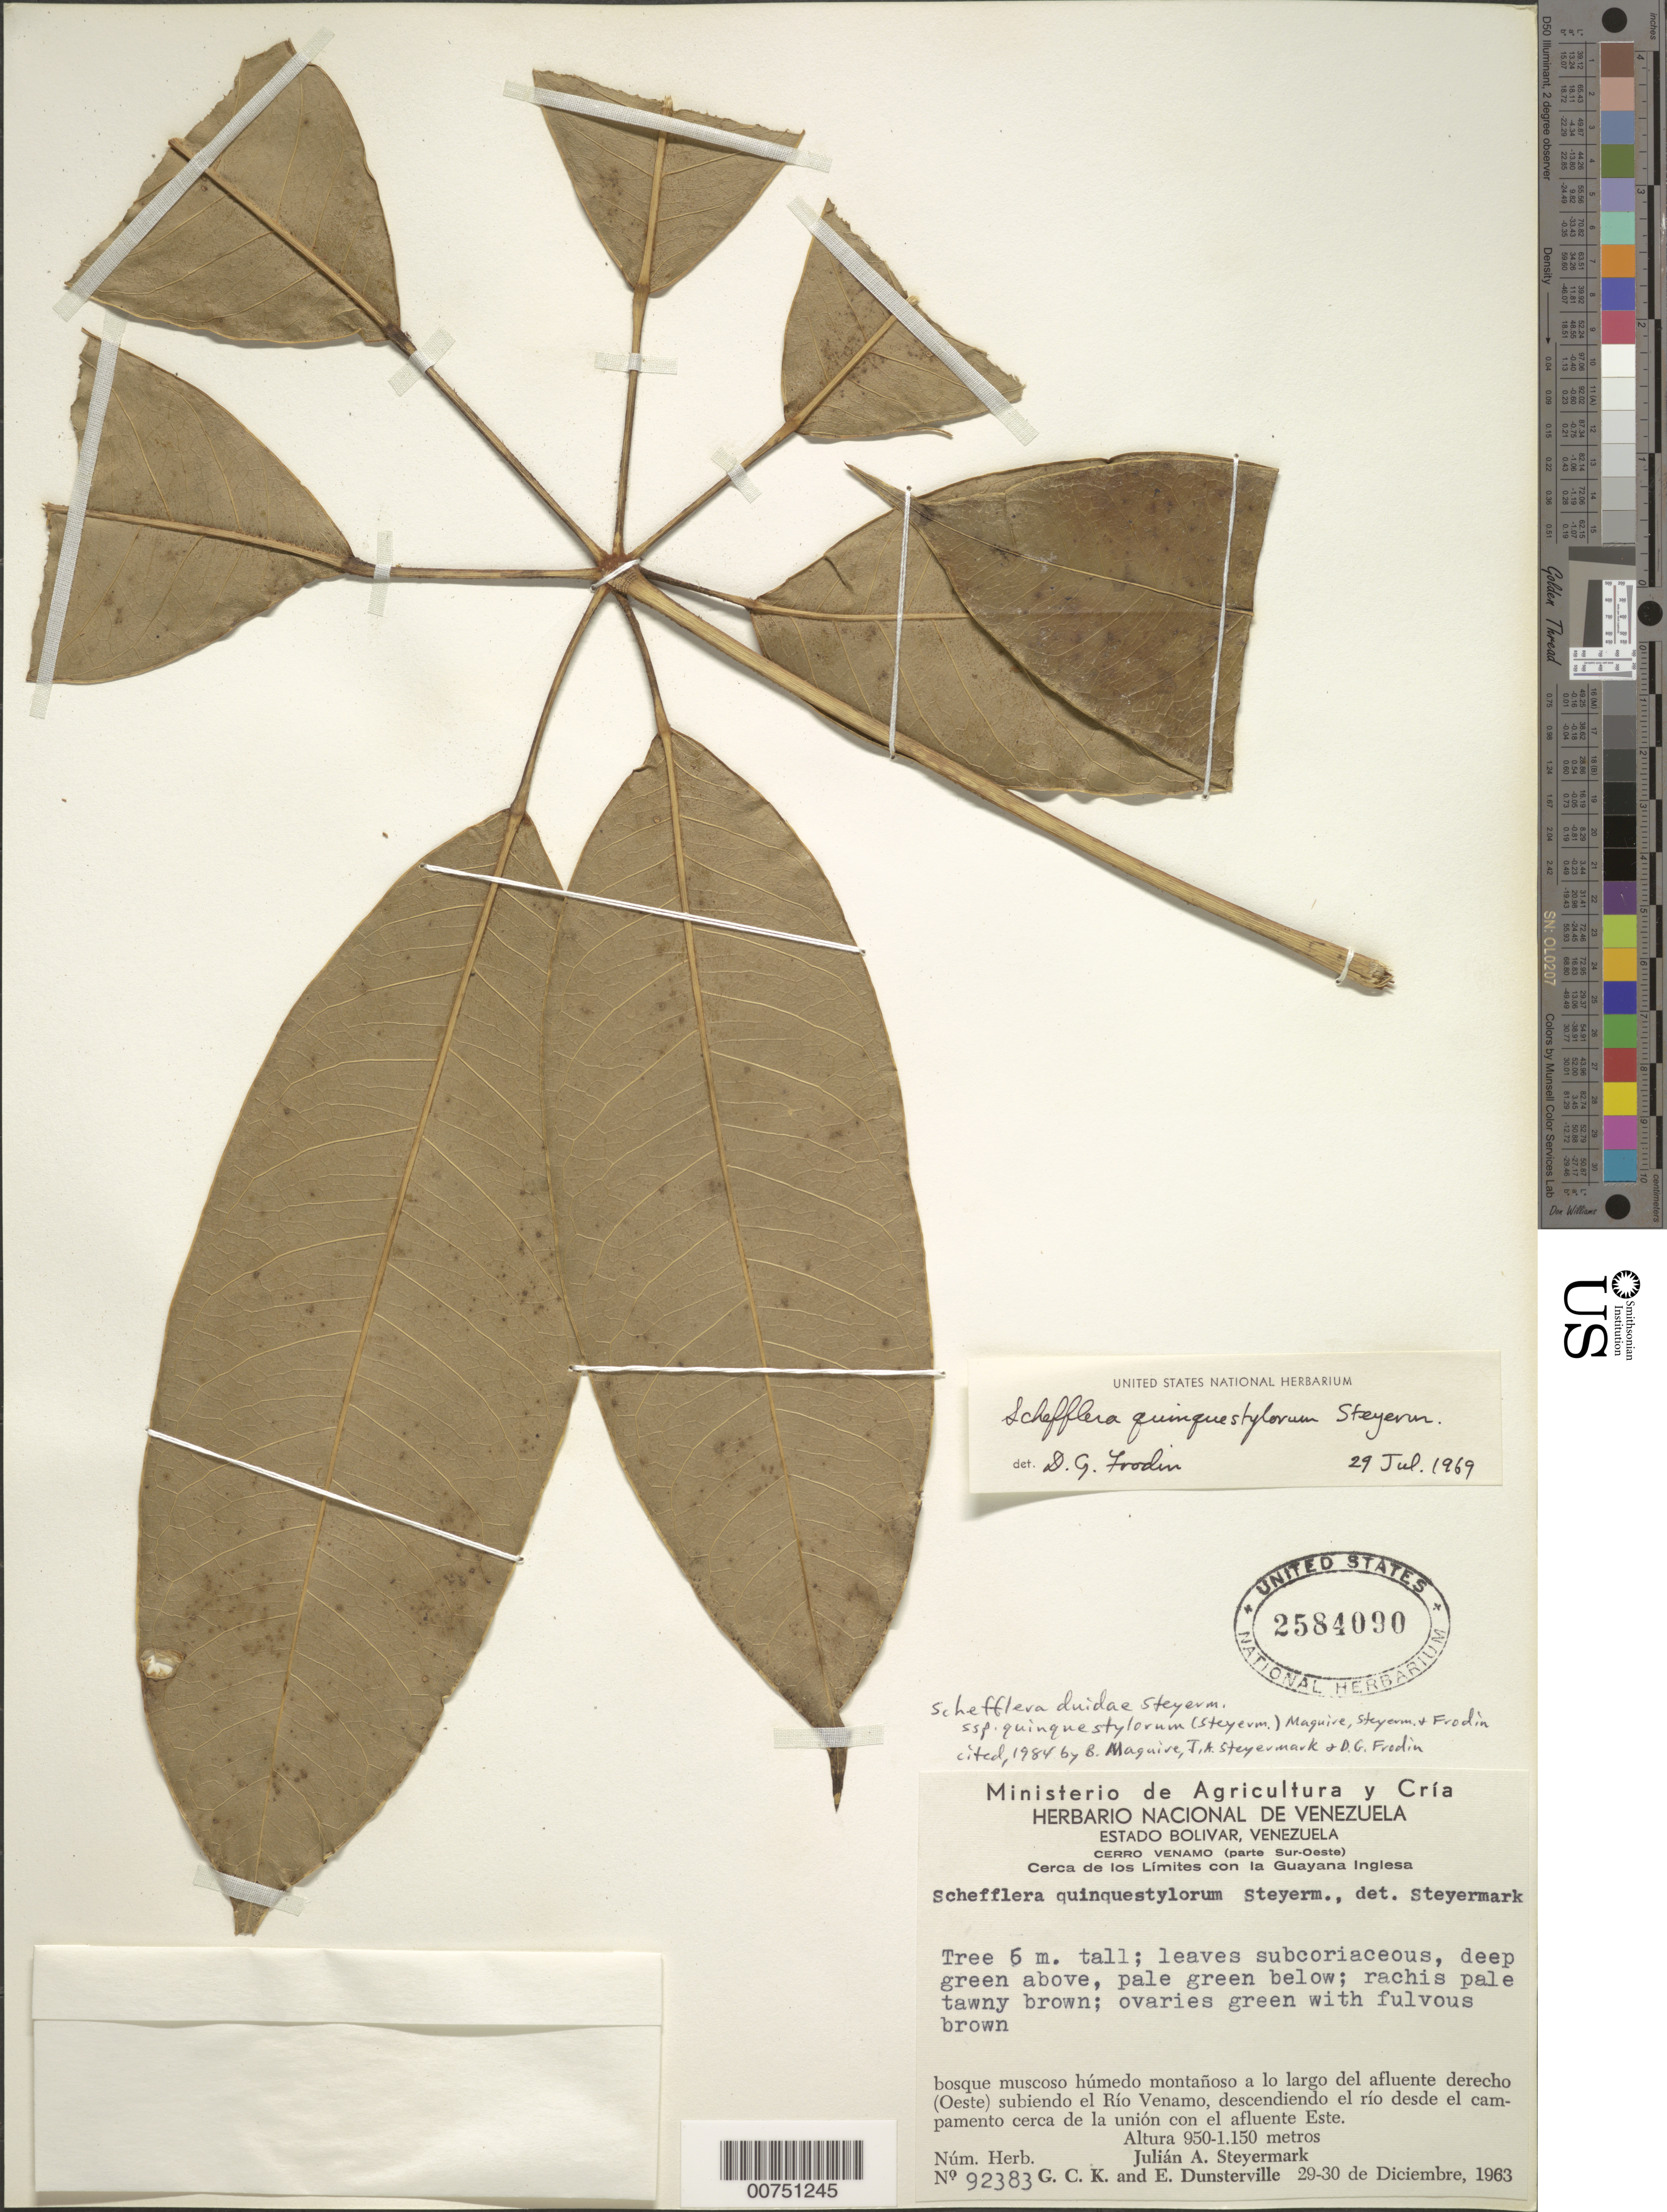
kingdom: Plantae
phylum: Tracheophyta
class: Magnoliopsida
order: Apiales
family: Araliaceae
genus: Schefflera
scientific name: Schefflera duidae subsp. quinquestylorum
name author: (Steyerm.)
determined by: Maguire, B.; Steyermark, J. A.; Frodin, D. G.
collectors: J. Steyermark, G. C. K. Dunsterville & E. Dunsterville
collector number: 92383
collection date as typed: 29-Dec-63 to 30-Dec-63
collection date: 1963-12-29/1963-12-30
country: Venezuela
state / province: Bolívar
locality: Cerro Venamo, Río Venamo, descendiendo el río desde el campamento cerca de la union con el afluente Este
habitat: Bosque muscoso humedo montanoso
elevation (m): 950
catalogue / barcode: US 2584090